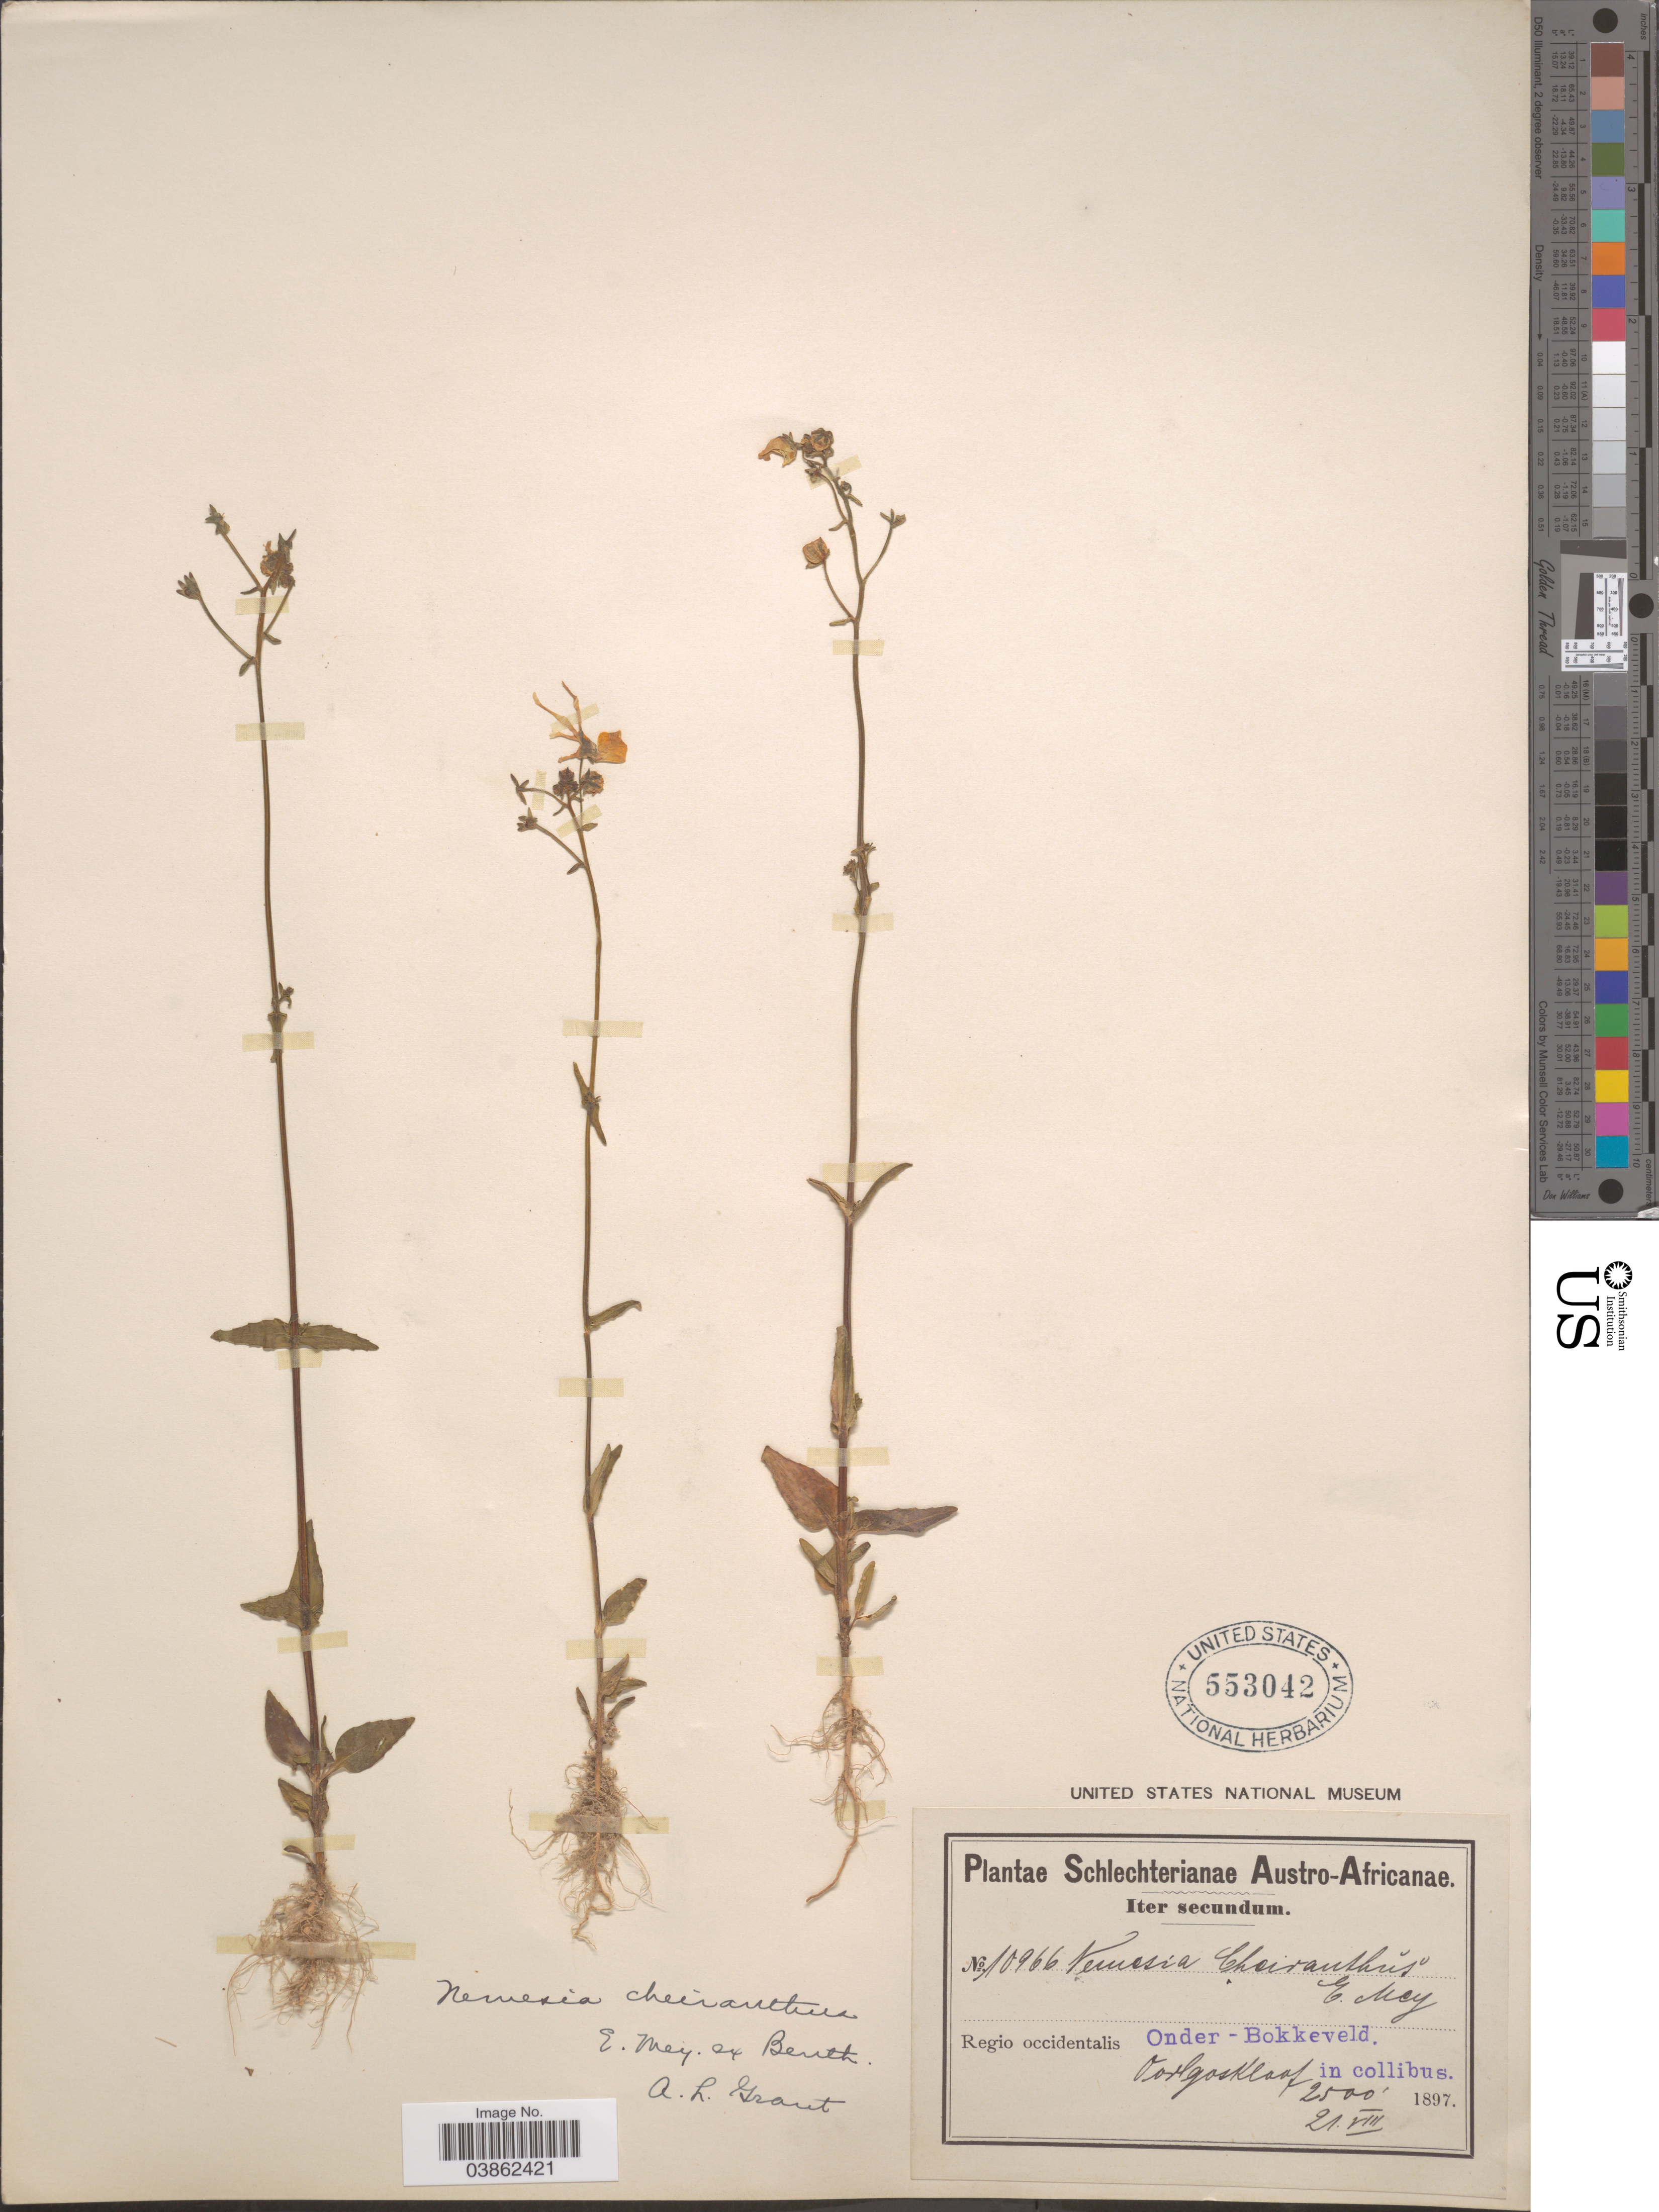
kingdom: Plantae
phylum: Tracheophyta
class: Magnoliopsida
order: Lamiales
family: Scrophulariaceae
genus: Nemesia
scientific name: Nemesia cheiranthus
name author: E. Mey. ex Benth.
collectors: Schlechter, --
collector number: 10966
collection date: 1897-08-21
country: South Africa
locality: Austro-Africanae. Regio occidentalis Ouder-Bokkeveld in collibus. Oorlogskloof.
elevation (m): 762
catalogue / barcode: US 553042